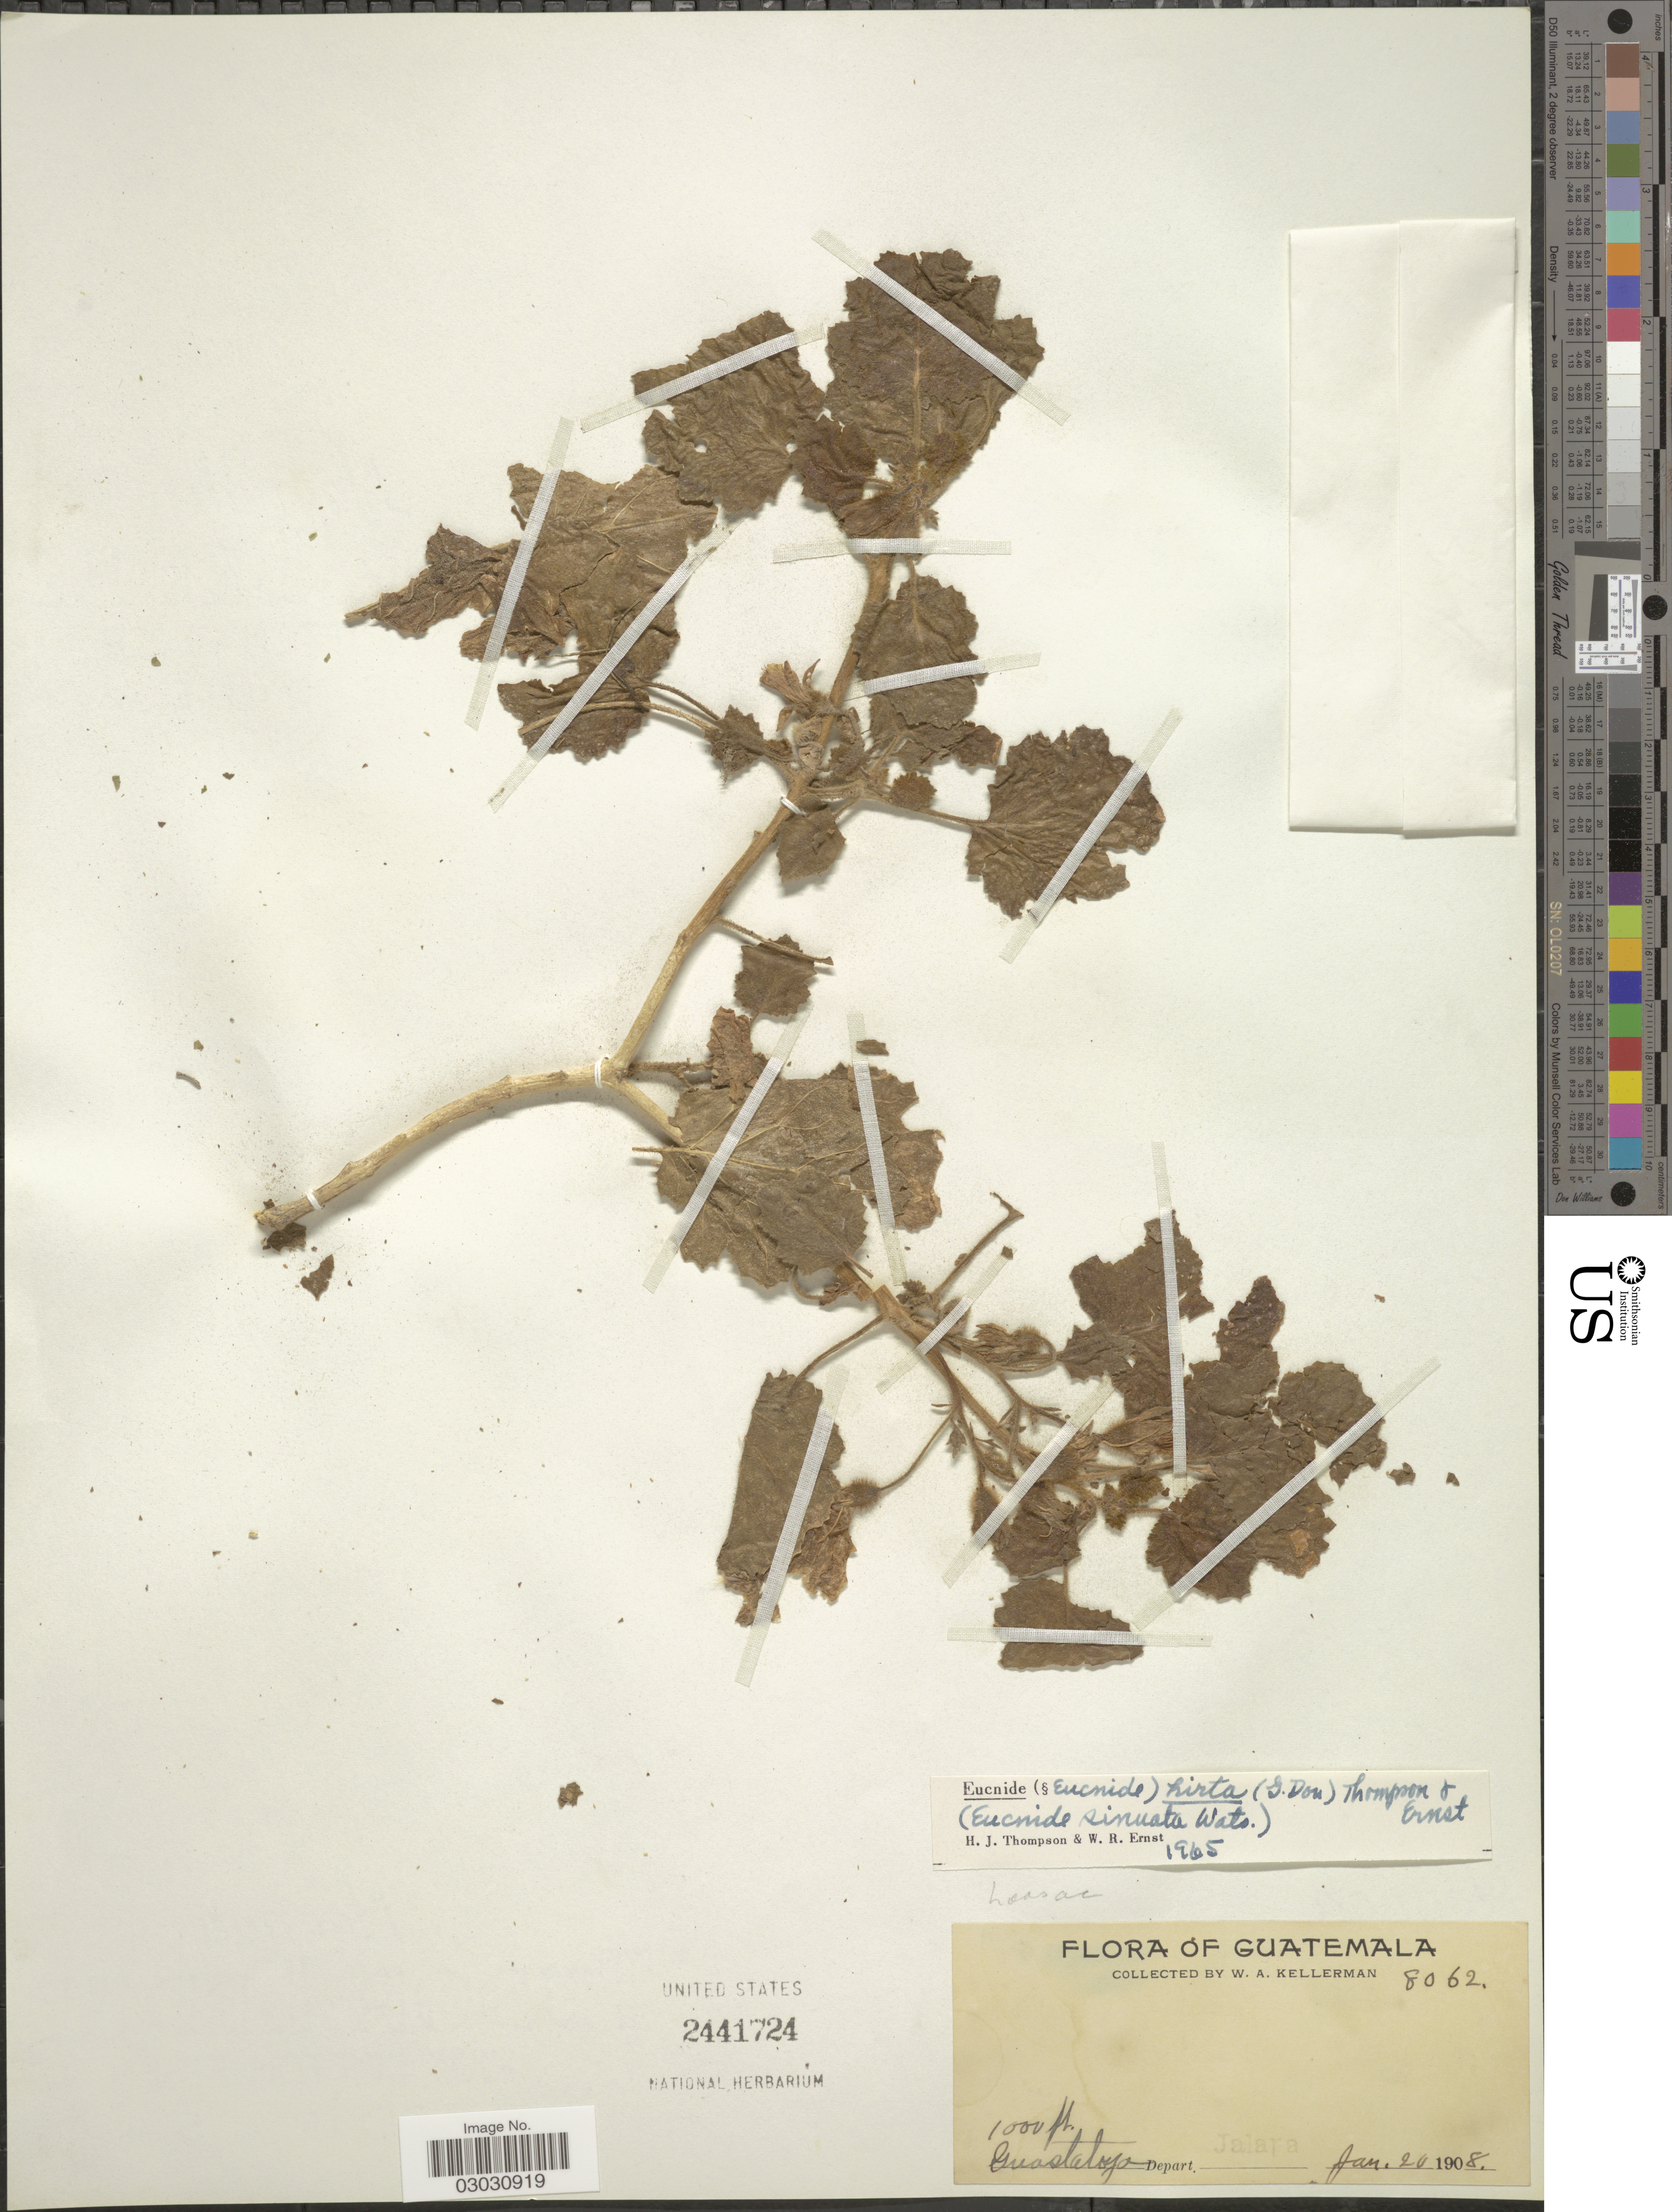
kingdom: Plantae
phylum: Tracheophyta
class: Magnoliopsida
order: Cornales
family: Loasaceae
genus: Eucnide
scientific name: Eucnide hirta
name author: (G. Don) H.J. Thomps. & W.R. Ernst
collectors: W. Kellerman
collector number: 8062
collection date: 1908-01-20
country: Guatemala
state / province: Jalapa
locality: Guastatoya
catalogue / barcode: US 2441724